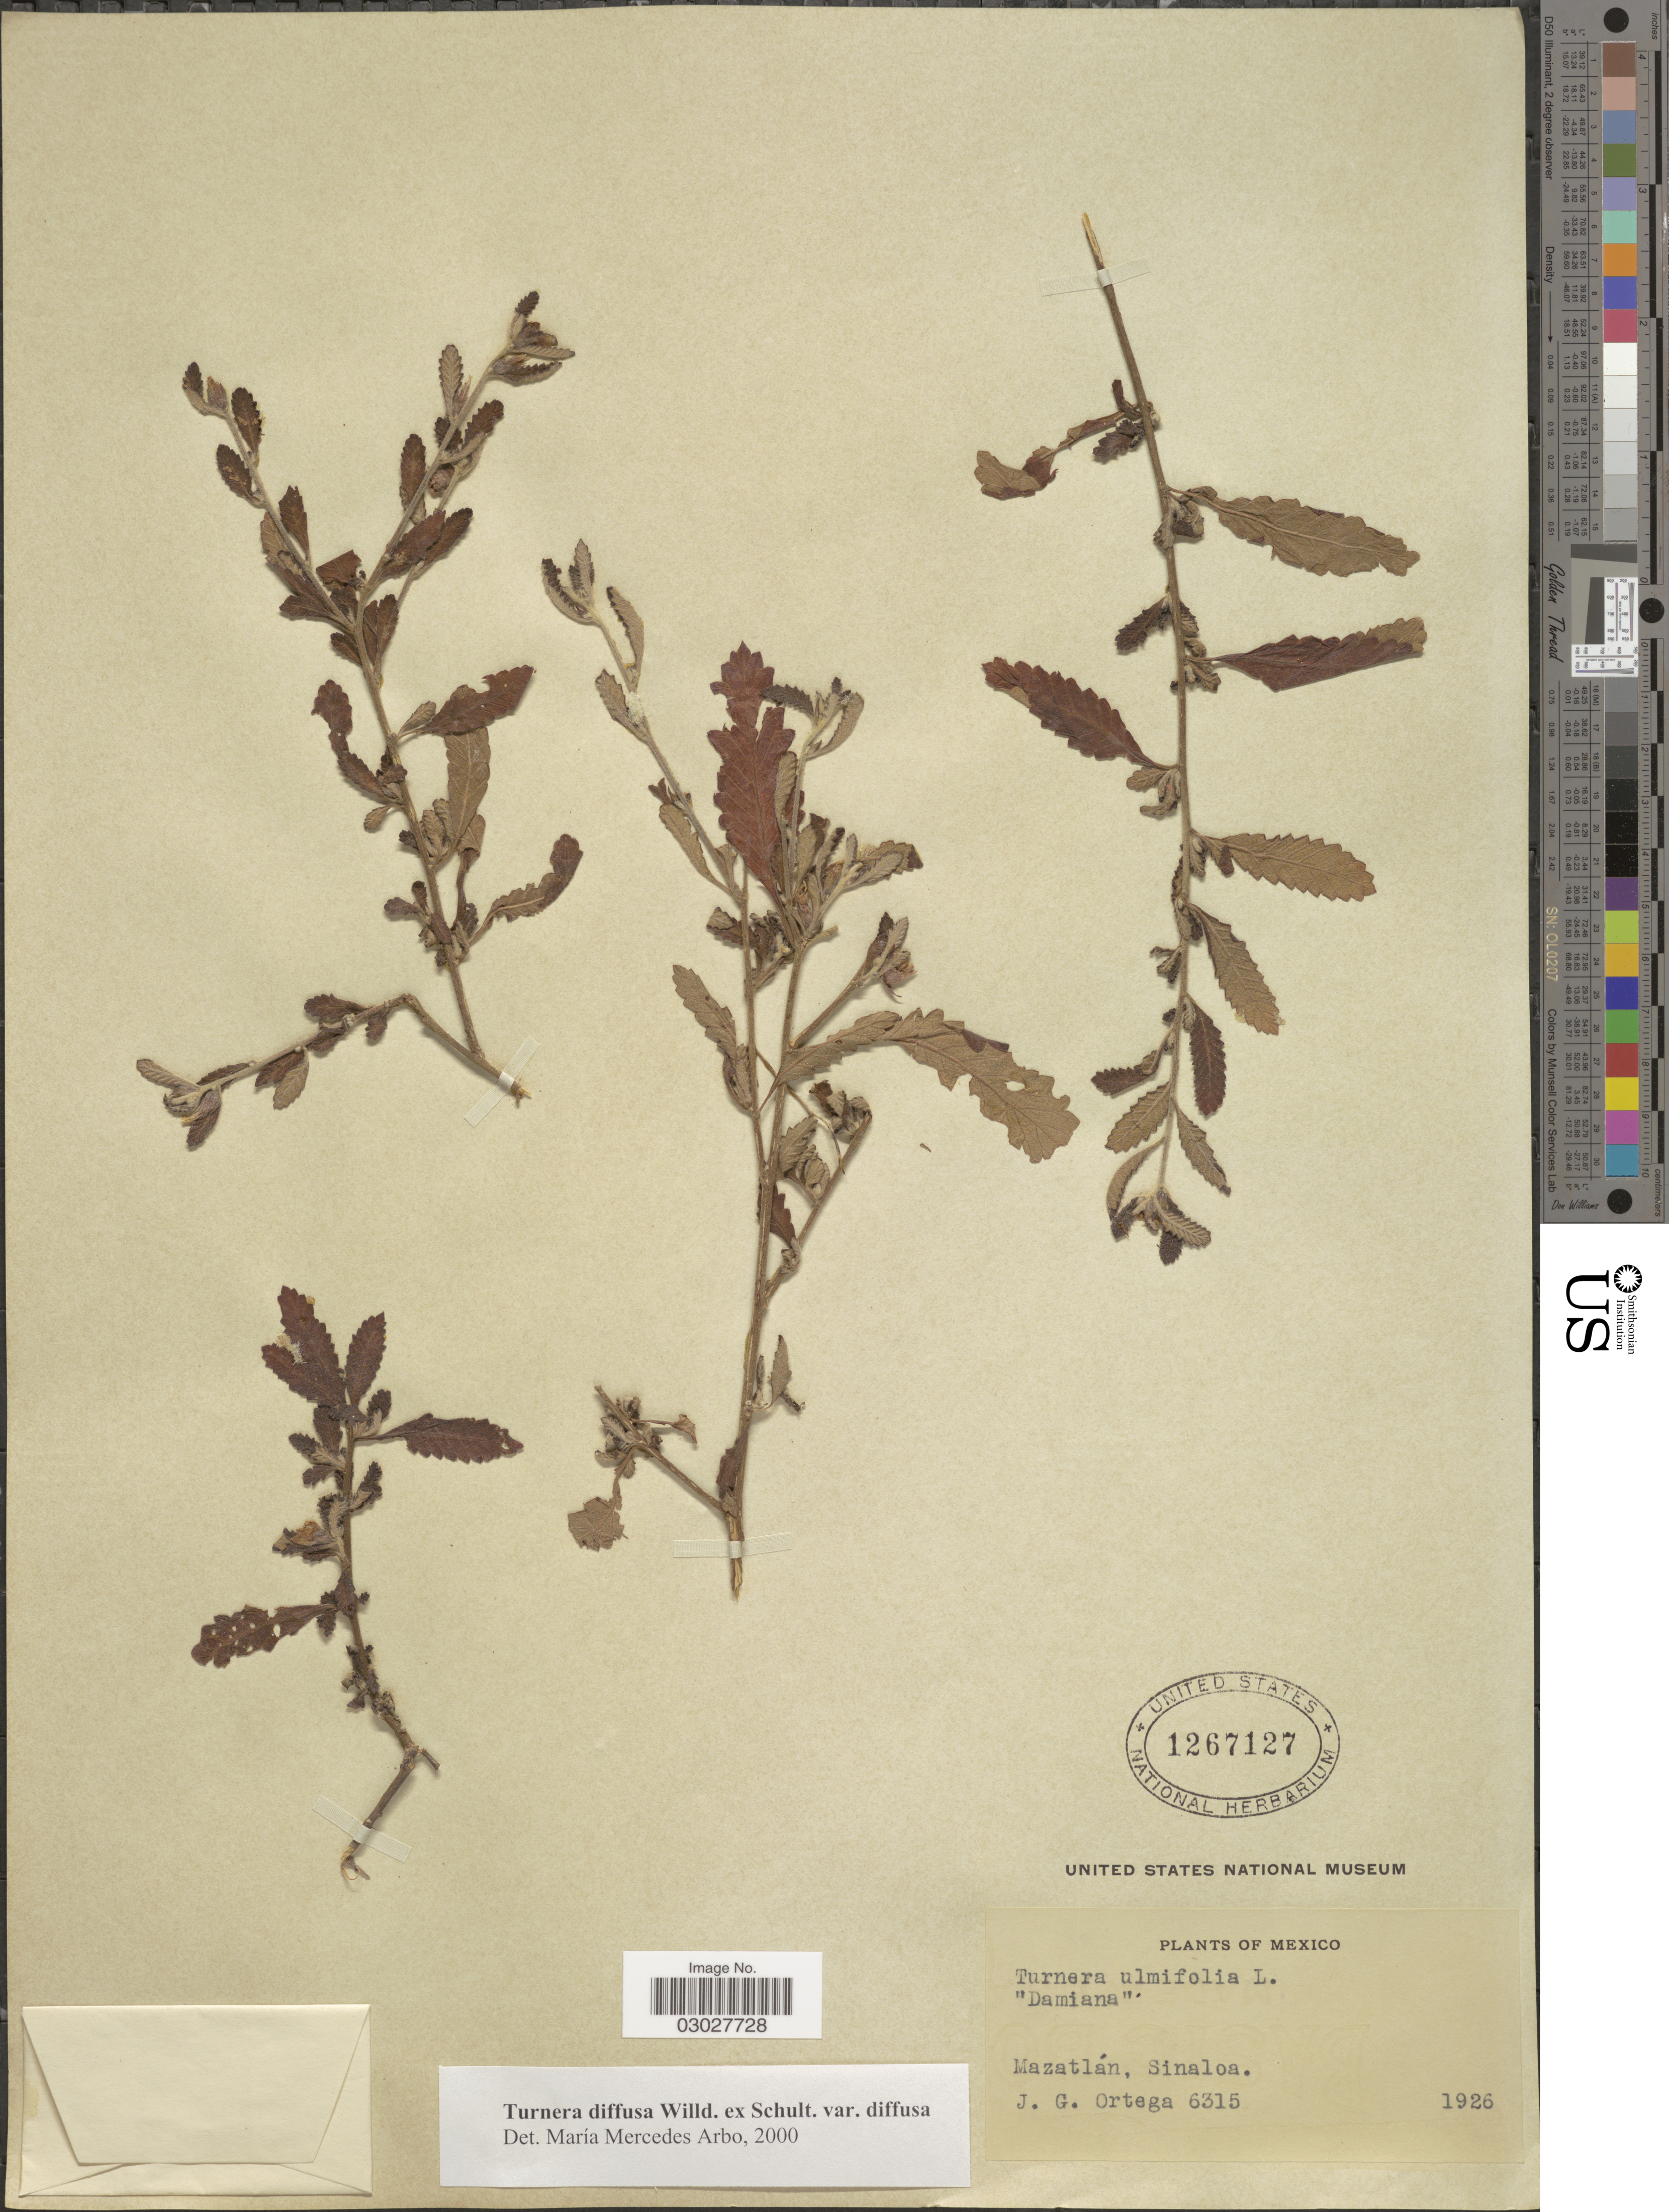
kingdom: Plantae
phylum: Tracheophyta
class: Magnoliopsida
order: Malpighiales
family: Turneraceae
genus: Turnera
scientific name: Turnera diffusa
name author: Willd. ex Schult.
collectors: J. Ortega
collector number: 6315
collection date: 1926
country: Mexico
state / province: Sinaloa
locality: Mazatlán.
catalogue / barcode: US 1267127